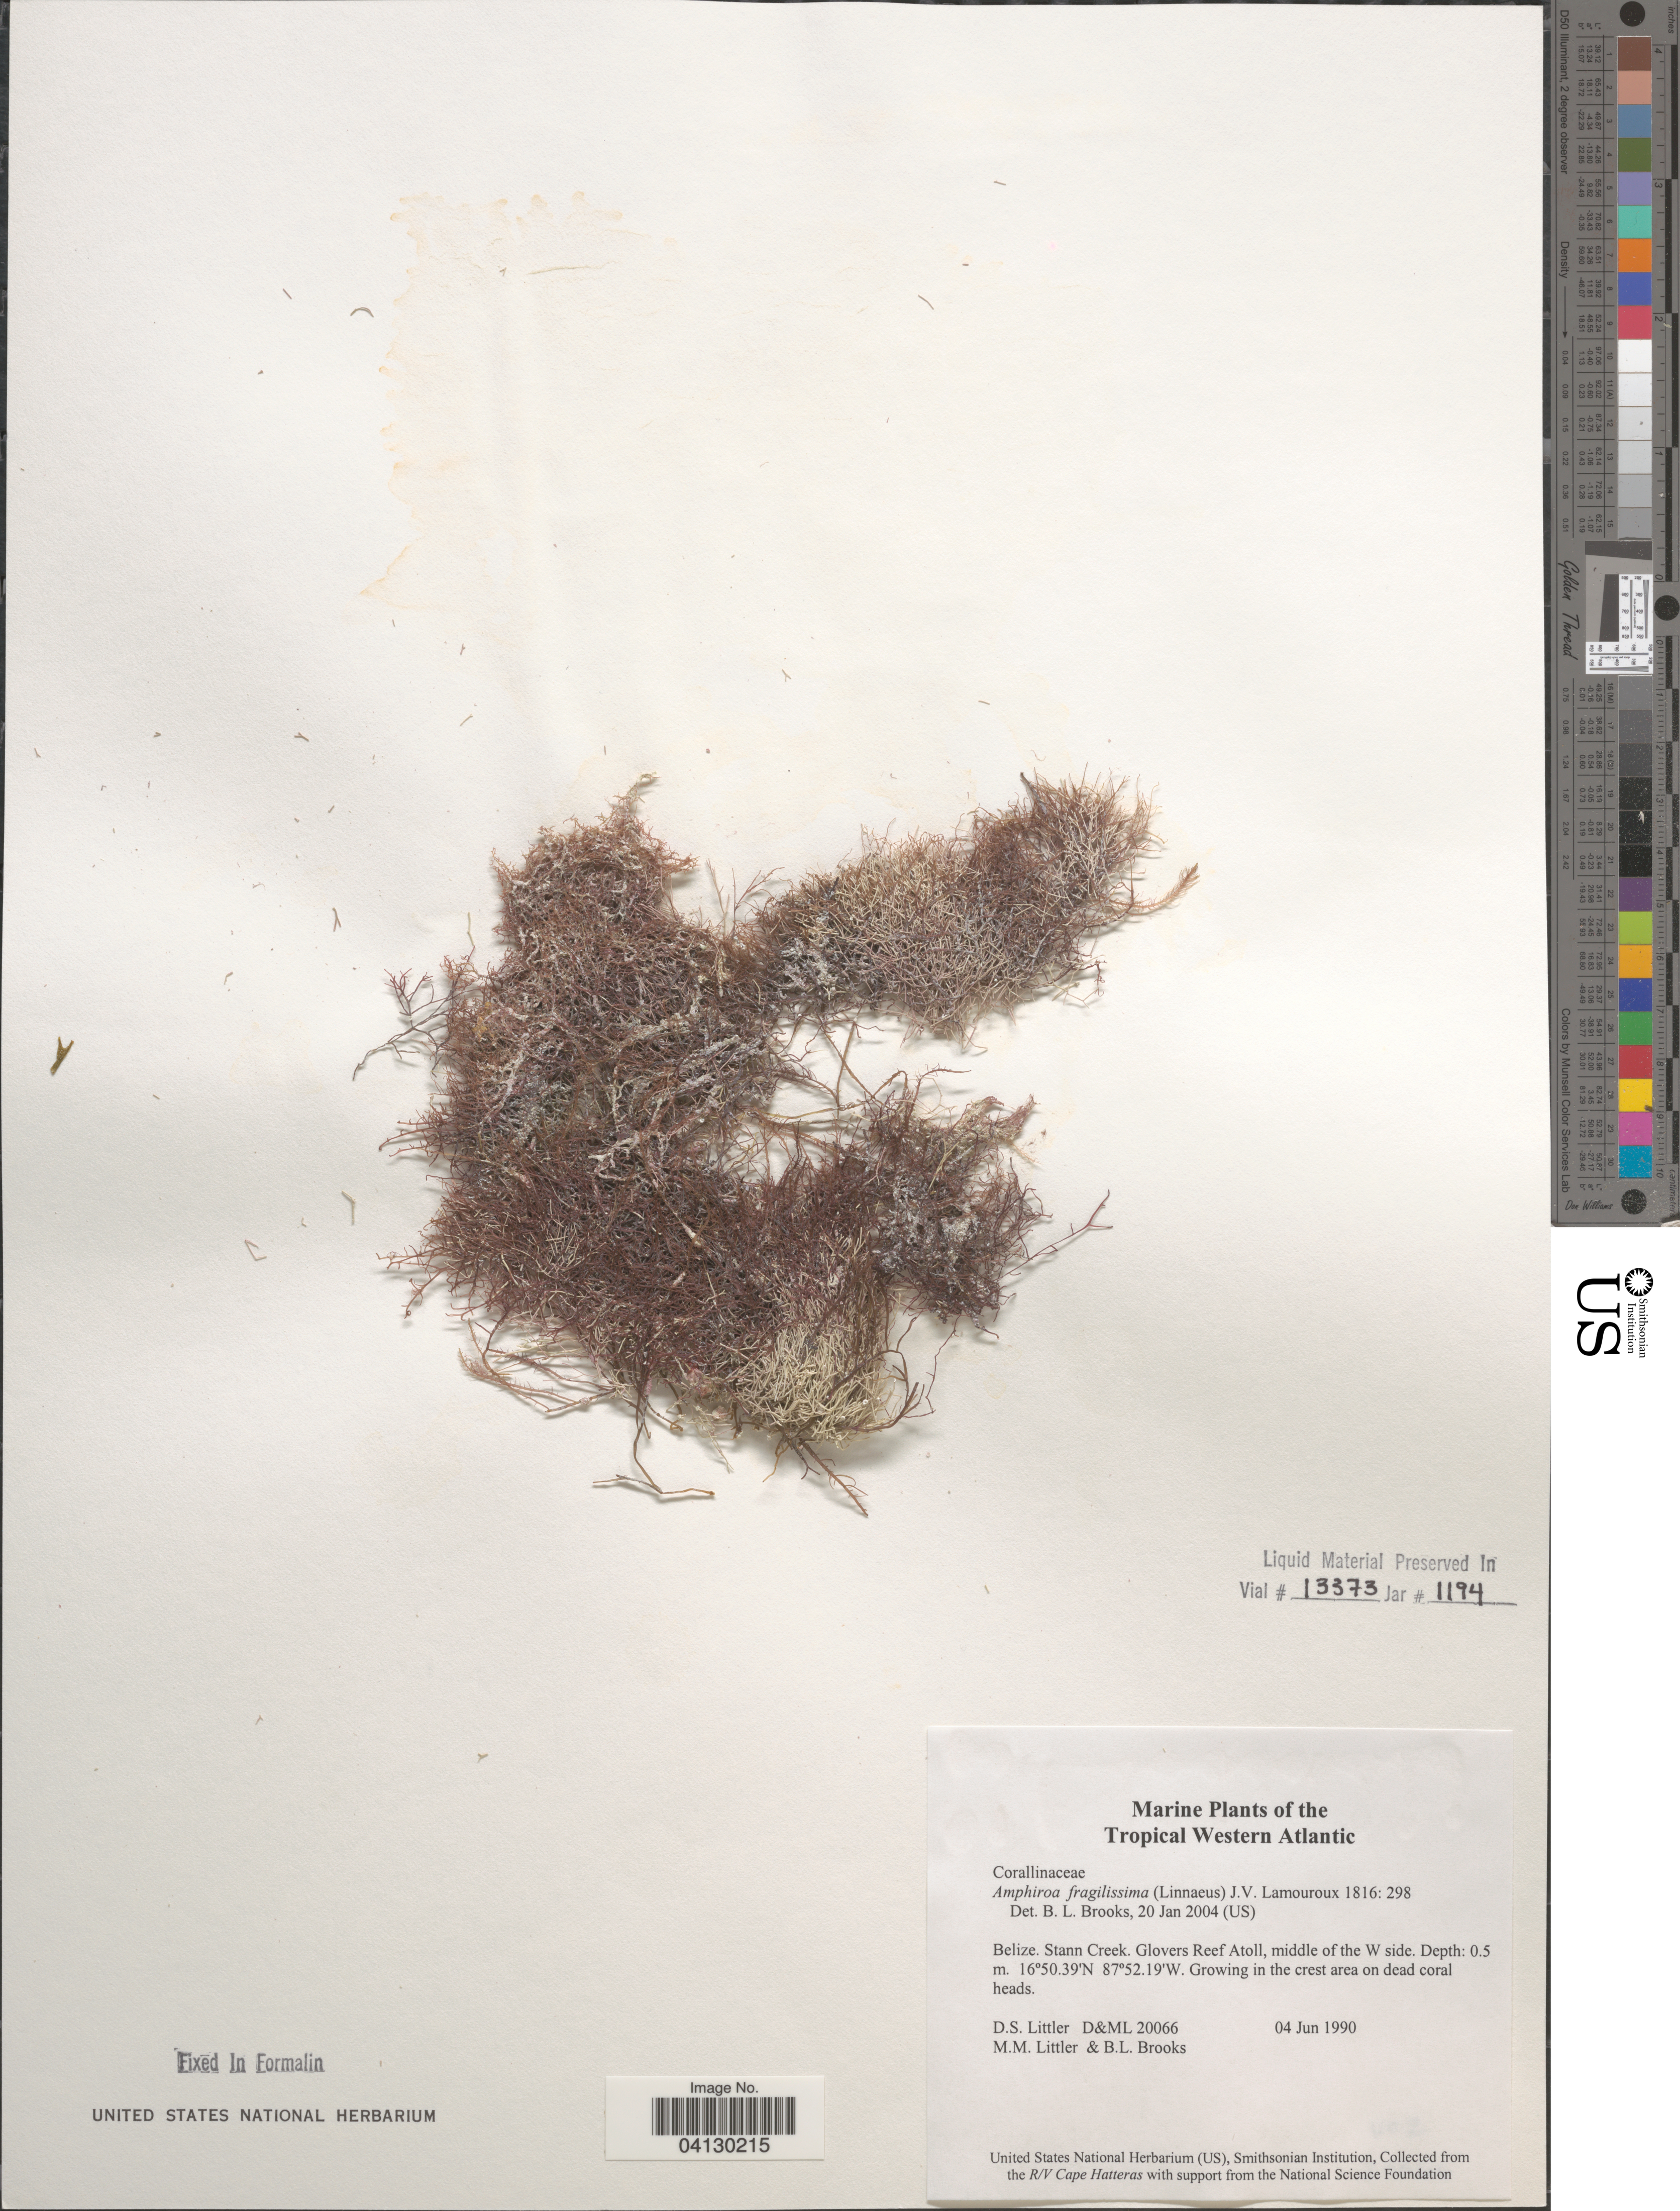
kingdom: Plantae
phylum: Rhodophyta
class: Florideophyceae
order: Corallinales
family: Lithophyllaceae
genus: Amphiroa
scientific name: Amphiroa fragilissima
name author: (L.) J.V.Lamouroux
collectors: D. S. Littler & B. Brooks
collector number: D&ML20066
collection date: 1990-06-04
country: Belize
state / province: Stann Creek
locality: Tropical Western Atlantic. Glovers Reef Atoll, middle of the W side.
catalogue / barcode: US 328603